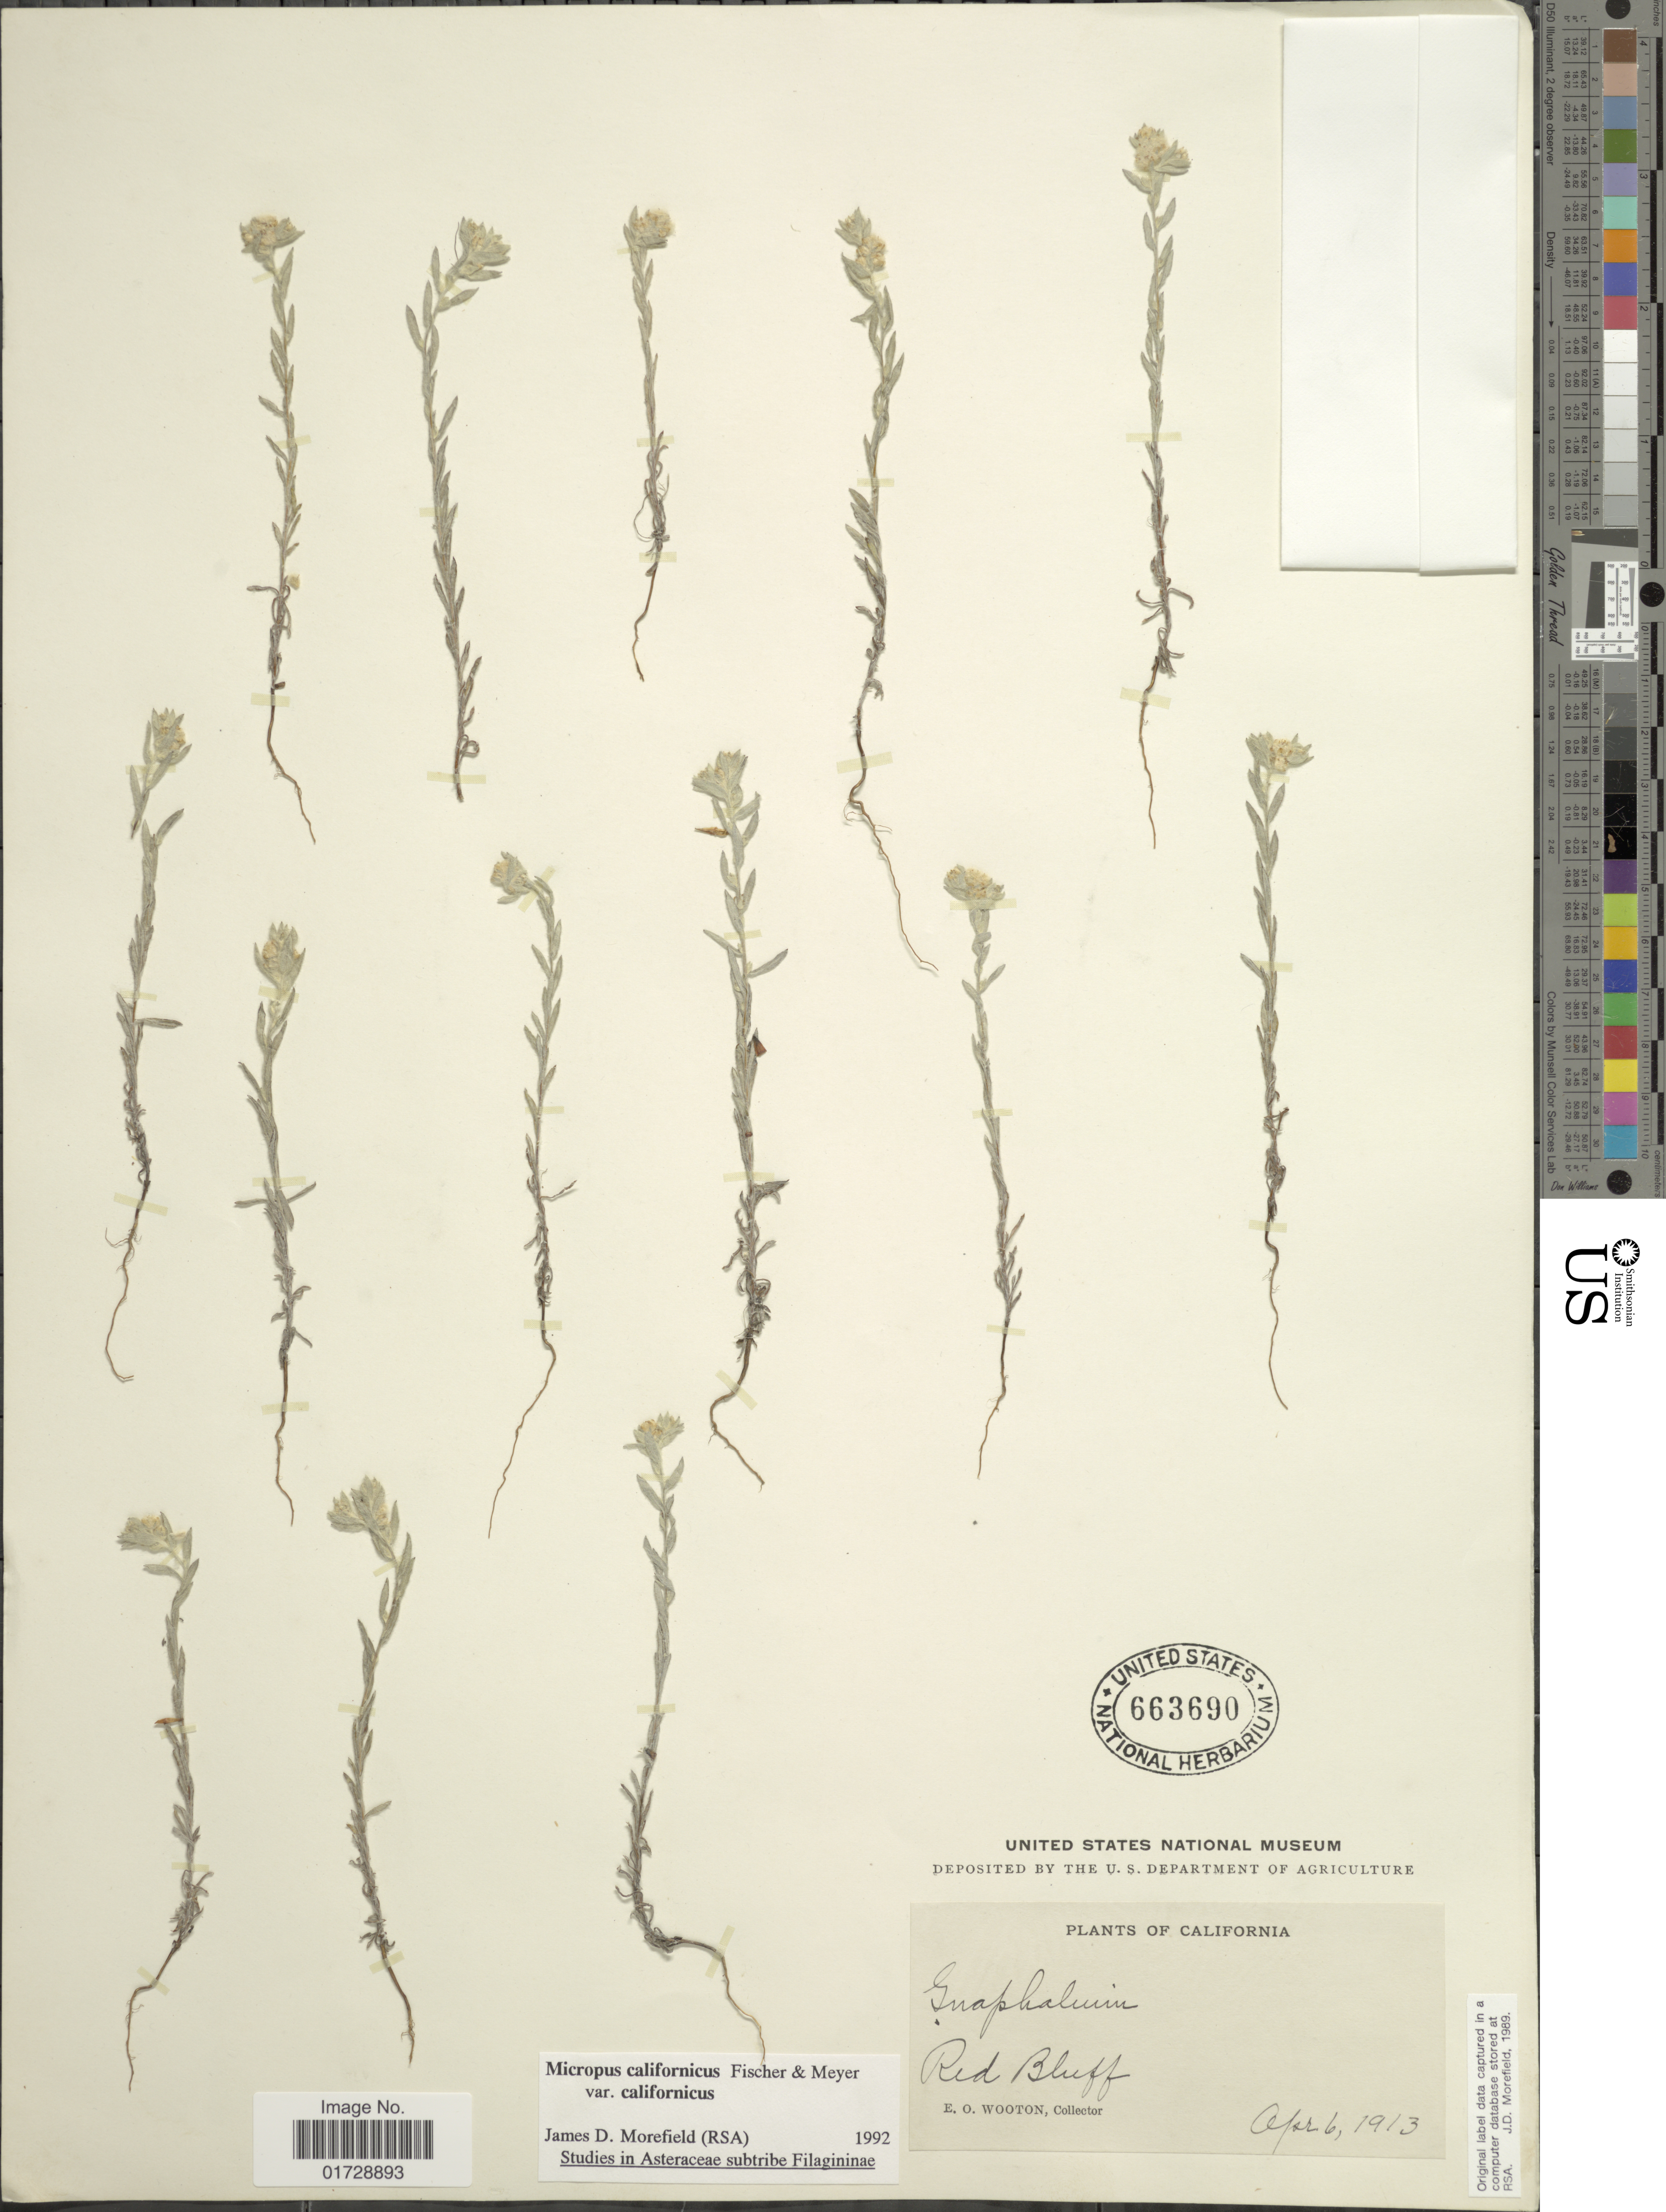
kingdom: Plantae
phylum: Tracheophyta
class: Magnoliopsida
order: Asterales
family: Asteraceae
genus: Micropus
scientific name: Micropus californicus var. californicus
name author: Fisch. & C.A. Mey.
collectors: E. O. Wooton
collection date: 1913-04-06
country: United States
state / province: California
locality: Red Bluff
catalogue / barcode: US 663690